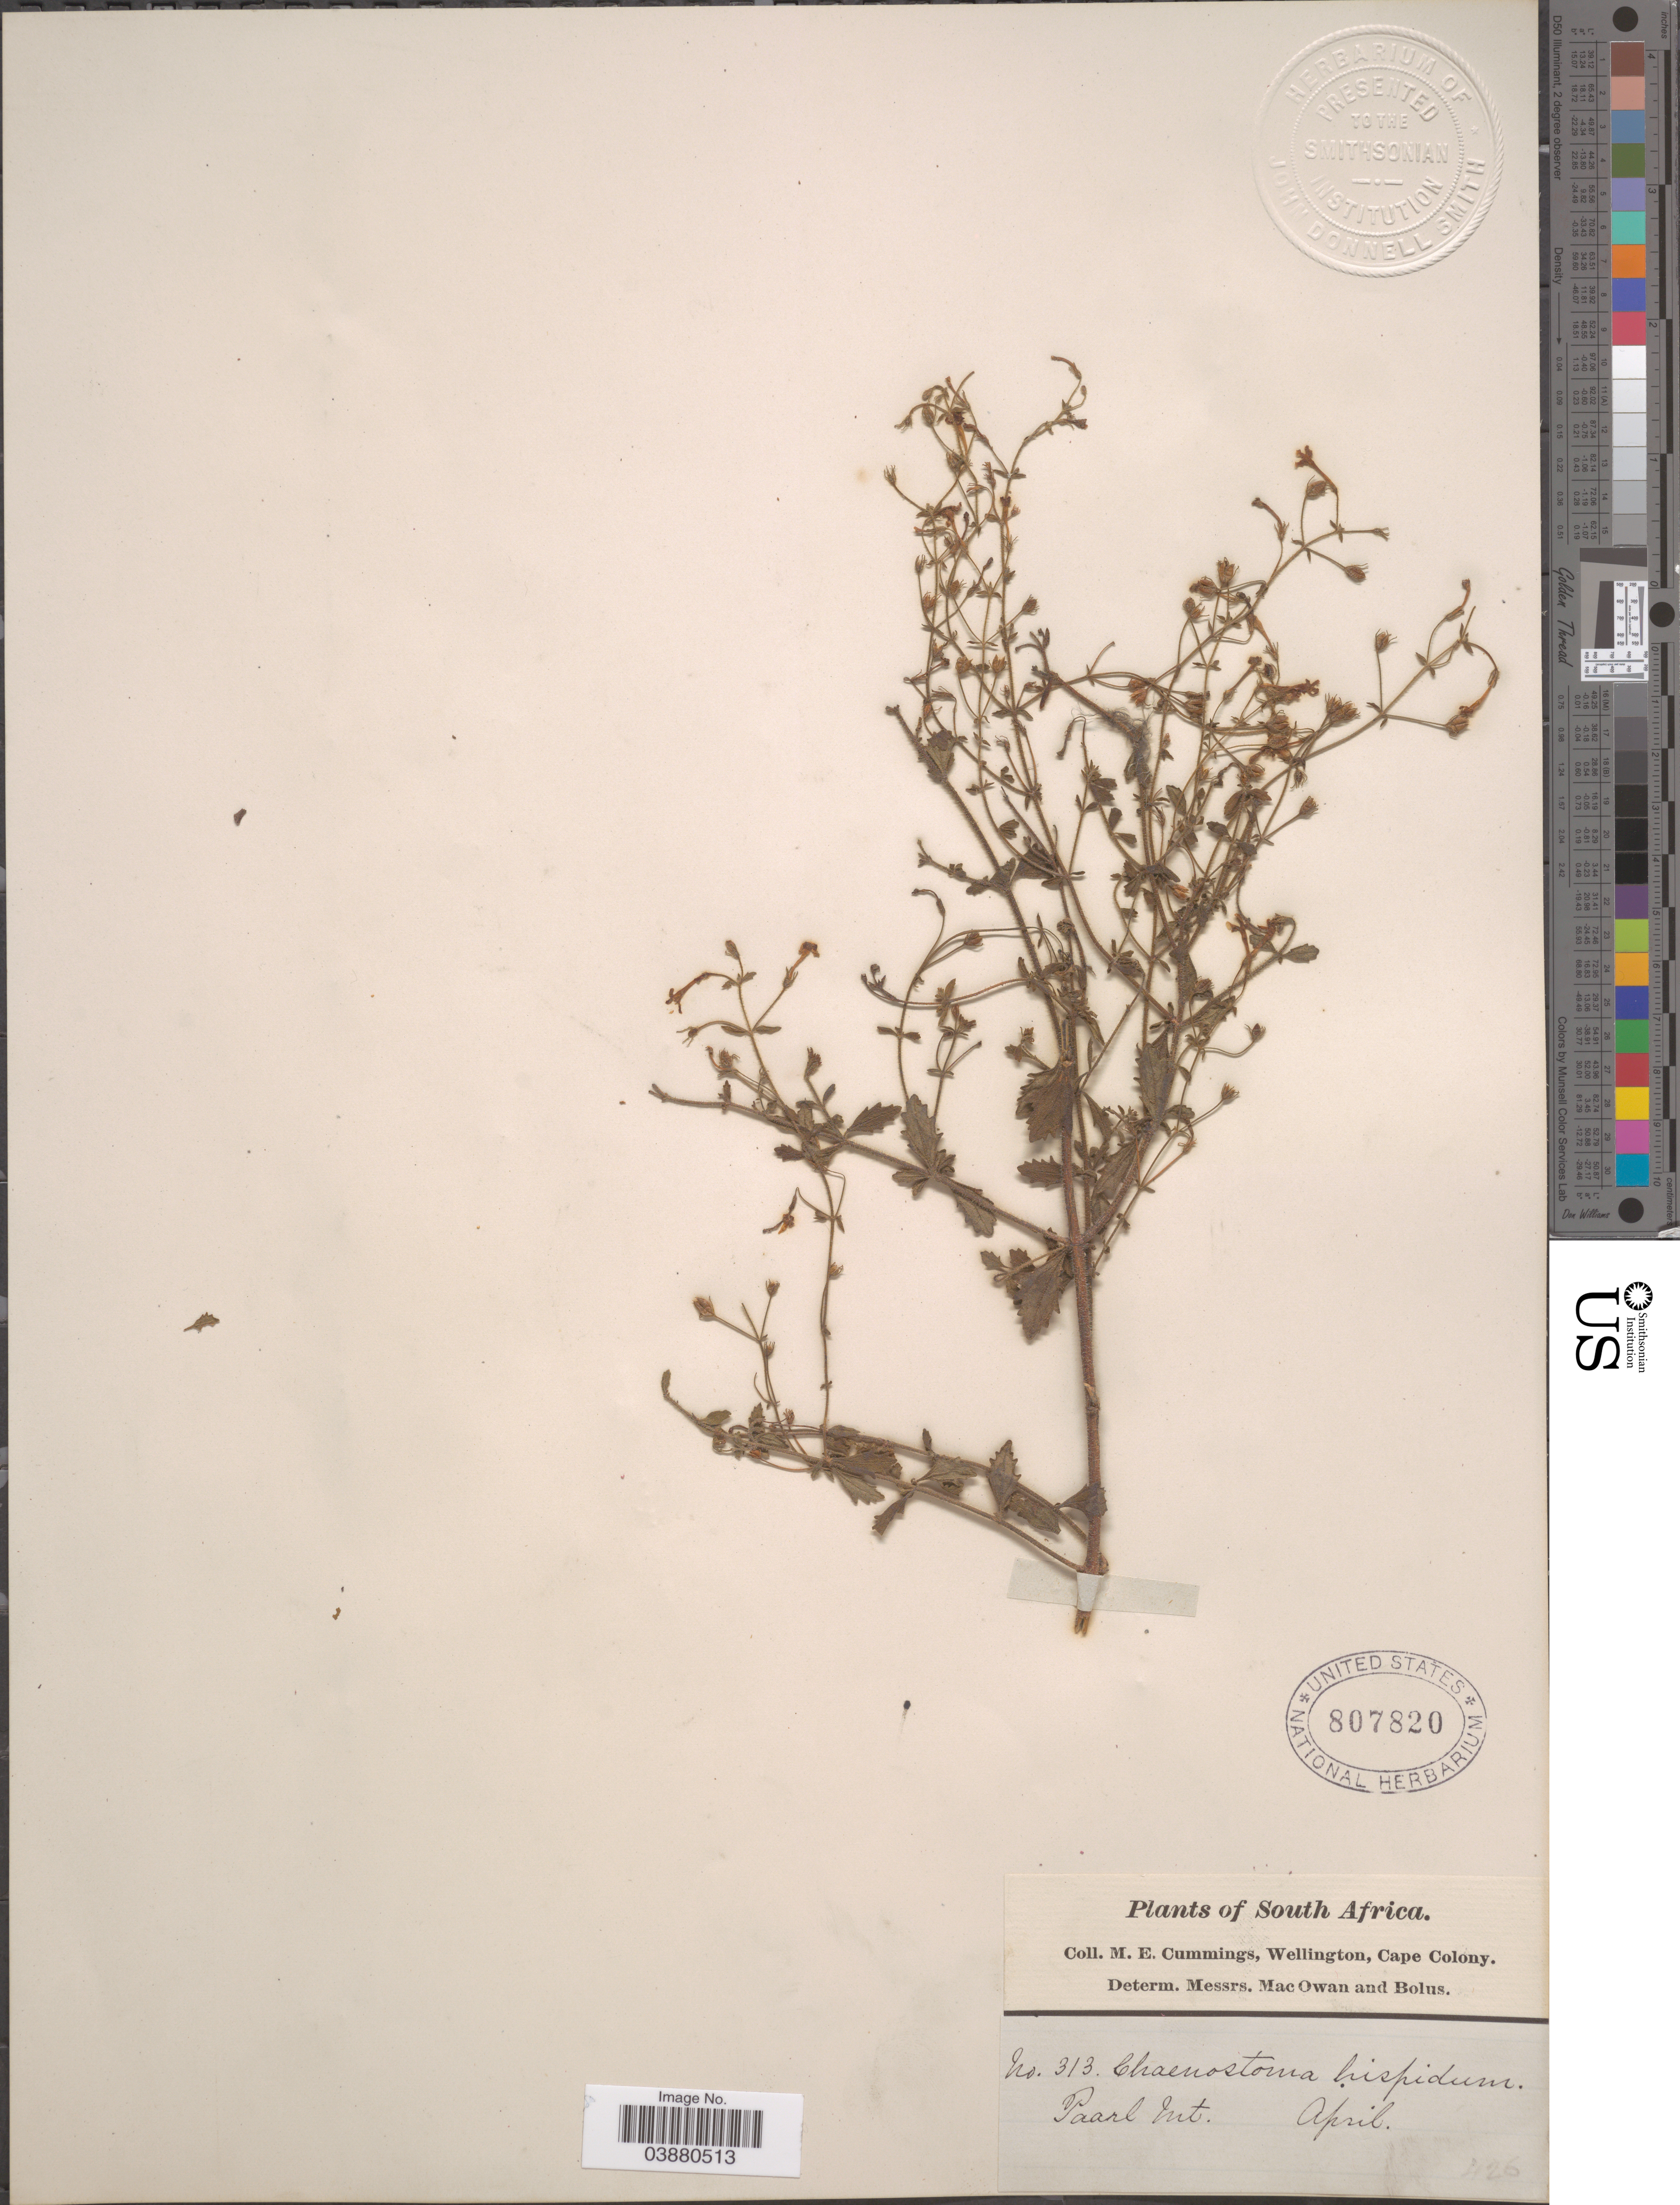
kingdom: Plantae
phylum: Tracheophyta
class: Magnoliopsida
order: Lamiales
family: Scrophulariaceae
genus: Sutera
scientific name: Sutera hispida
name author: (Thunb.) Druce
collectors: M. E. Cummings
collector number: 313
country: South Africa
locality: Paarl Mt.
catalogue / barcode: US 807820